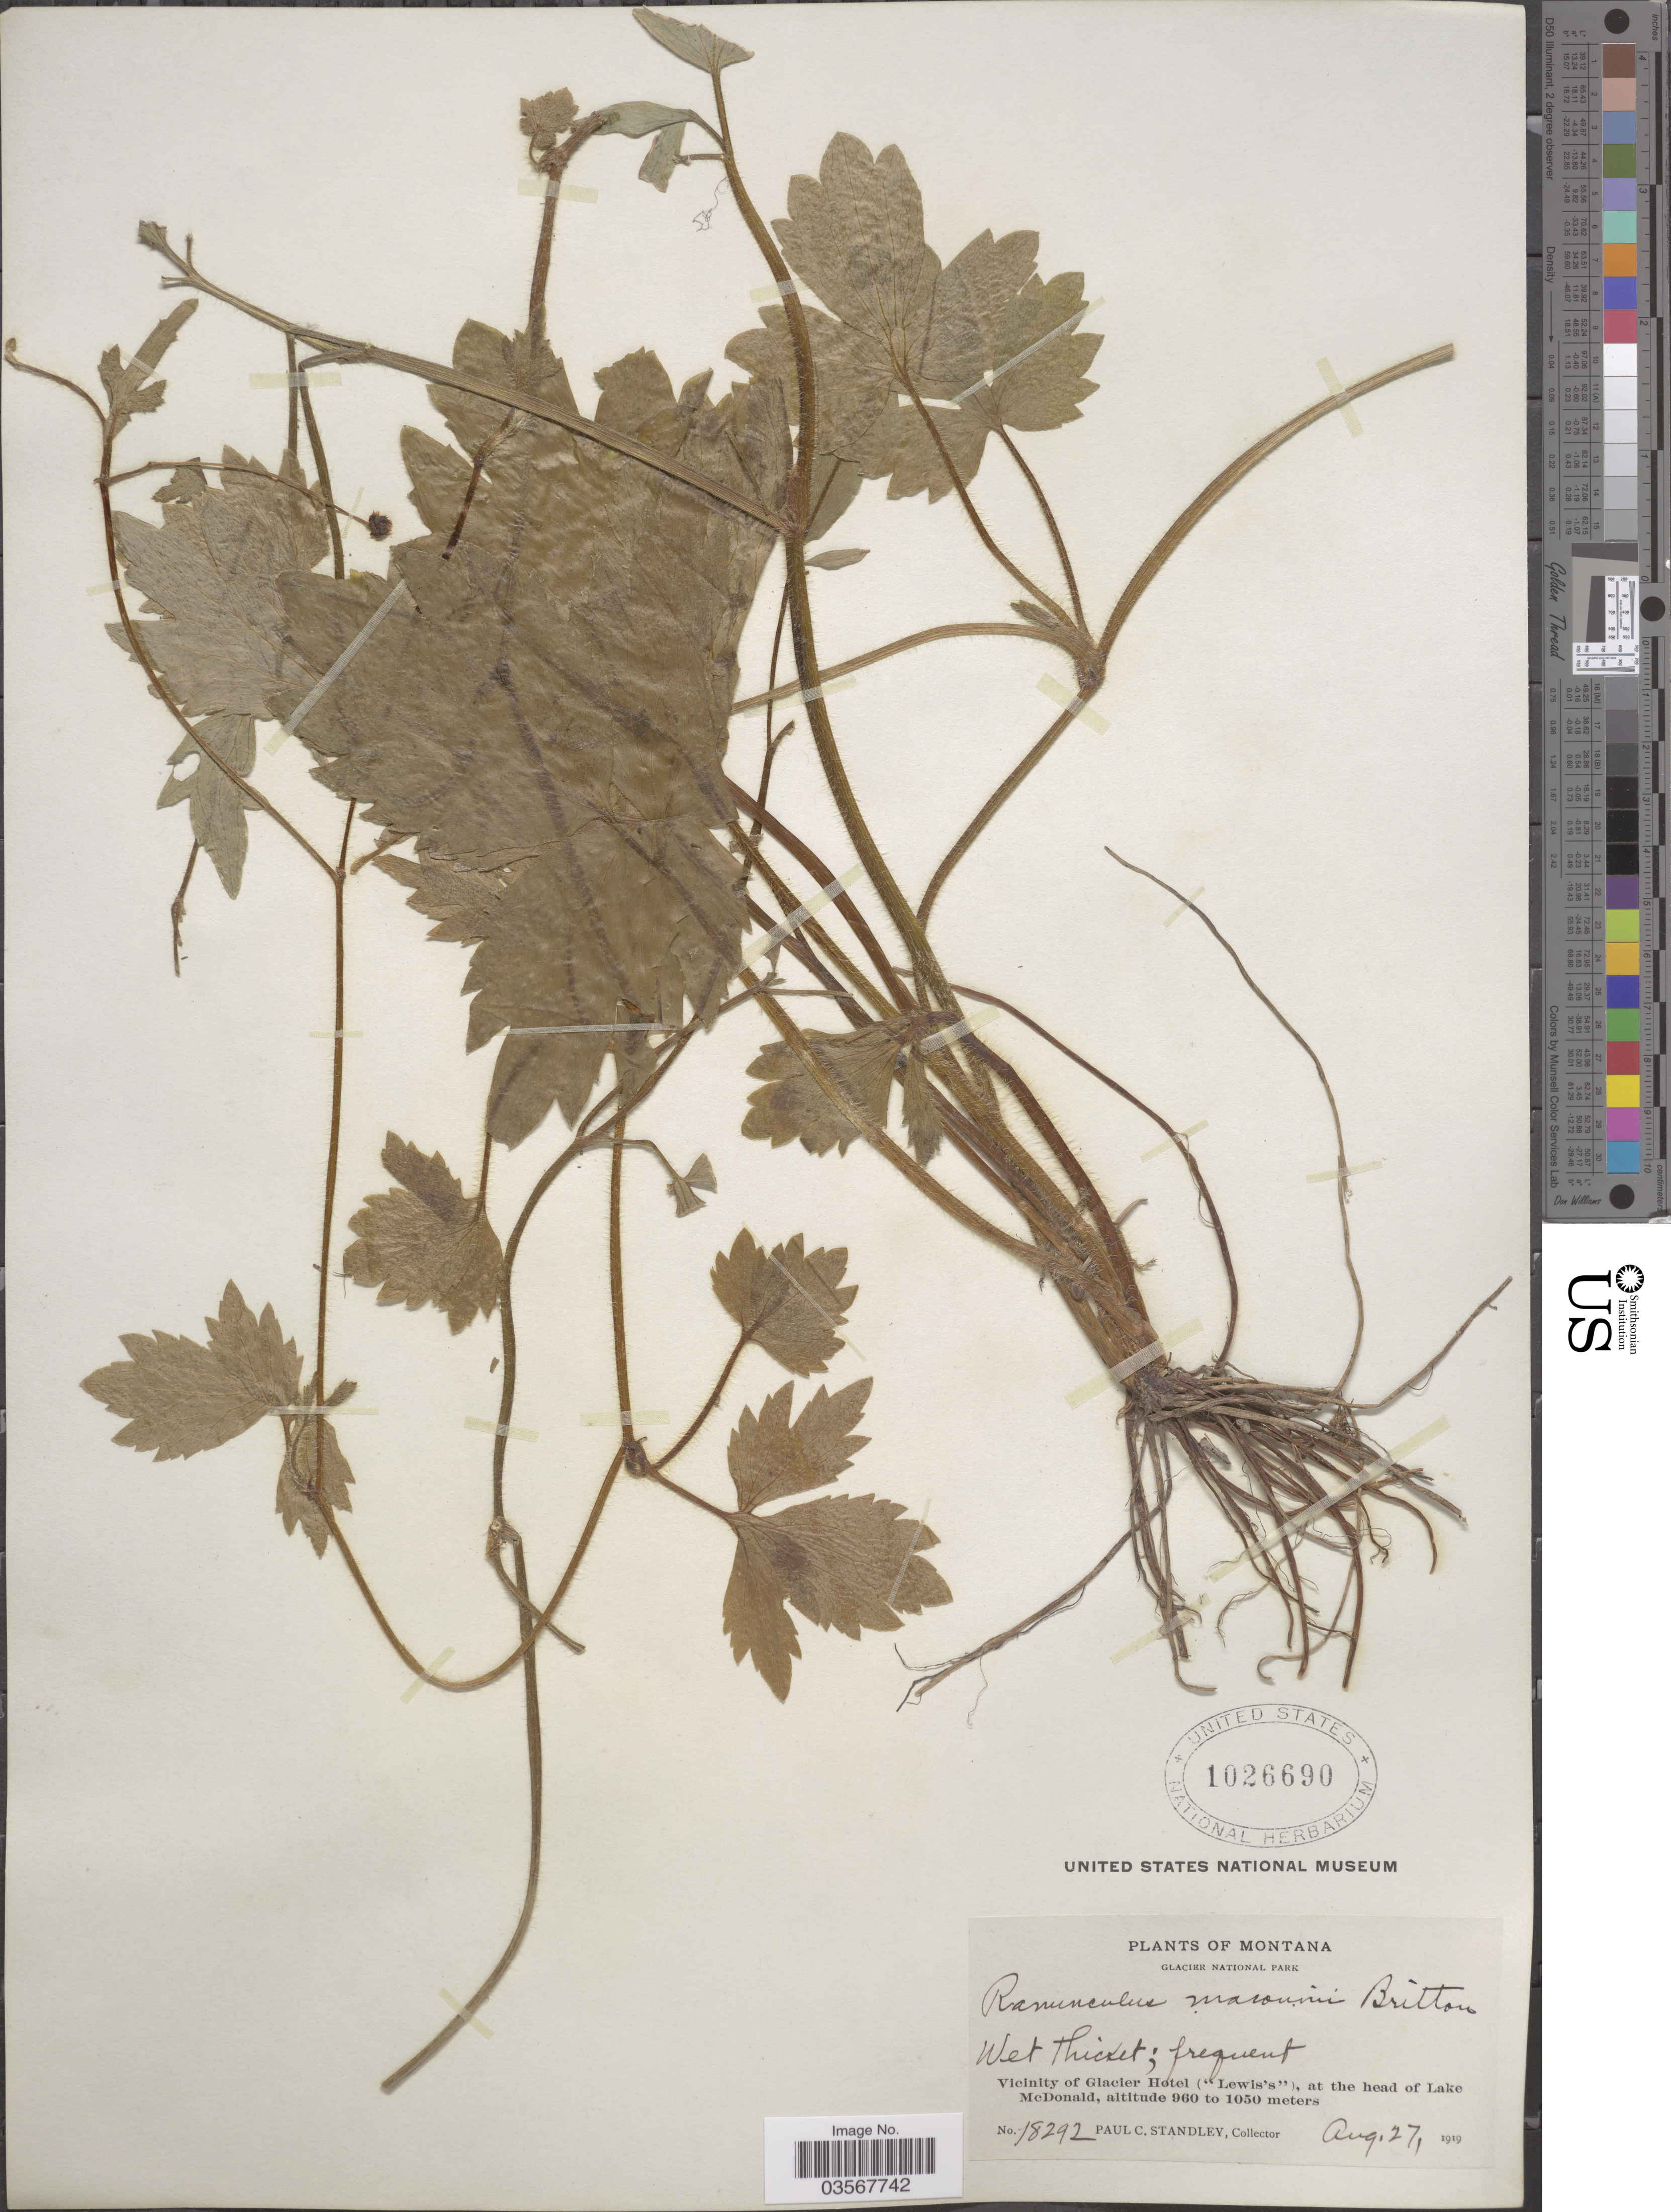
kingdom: Plantae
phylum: Tracheophyta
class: Magnoliopsida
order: Ranunculales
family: Ranunculaceae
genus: Ranunculus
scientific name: Ranunculus macounii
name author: Britton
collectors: P. C. Standley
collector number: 18292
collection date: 1919-08-27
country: United States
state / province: Montana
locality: Glacier National Park. Vicinity of Glacier Hotel ("Lewis"), at the head of Lake McDonald.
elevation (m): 960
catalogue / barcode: US 1026690